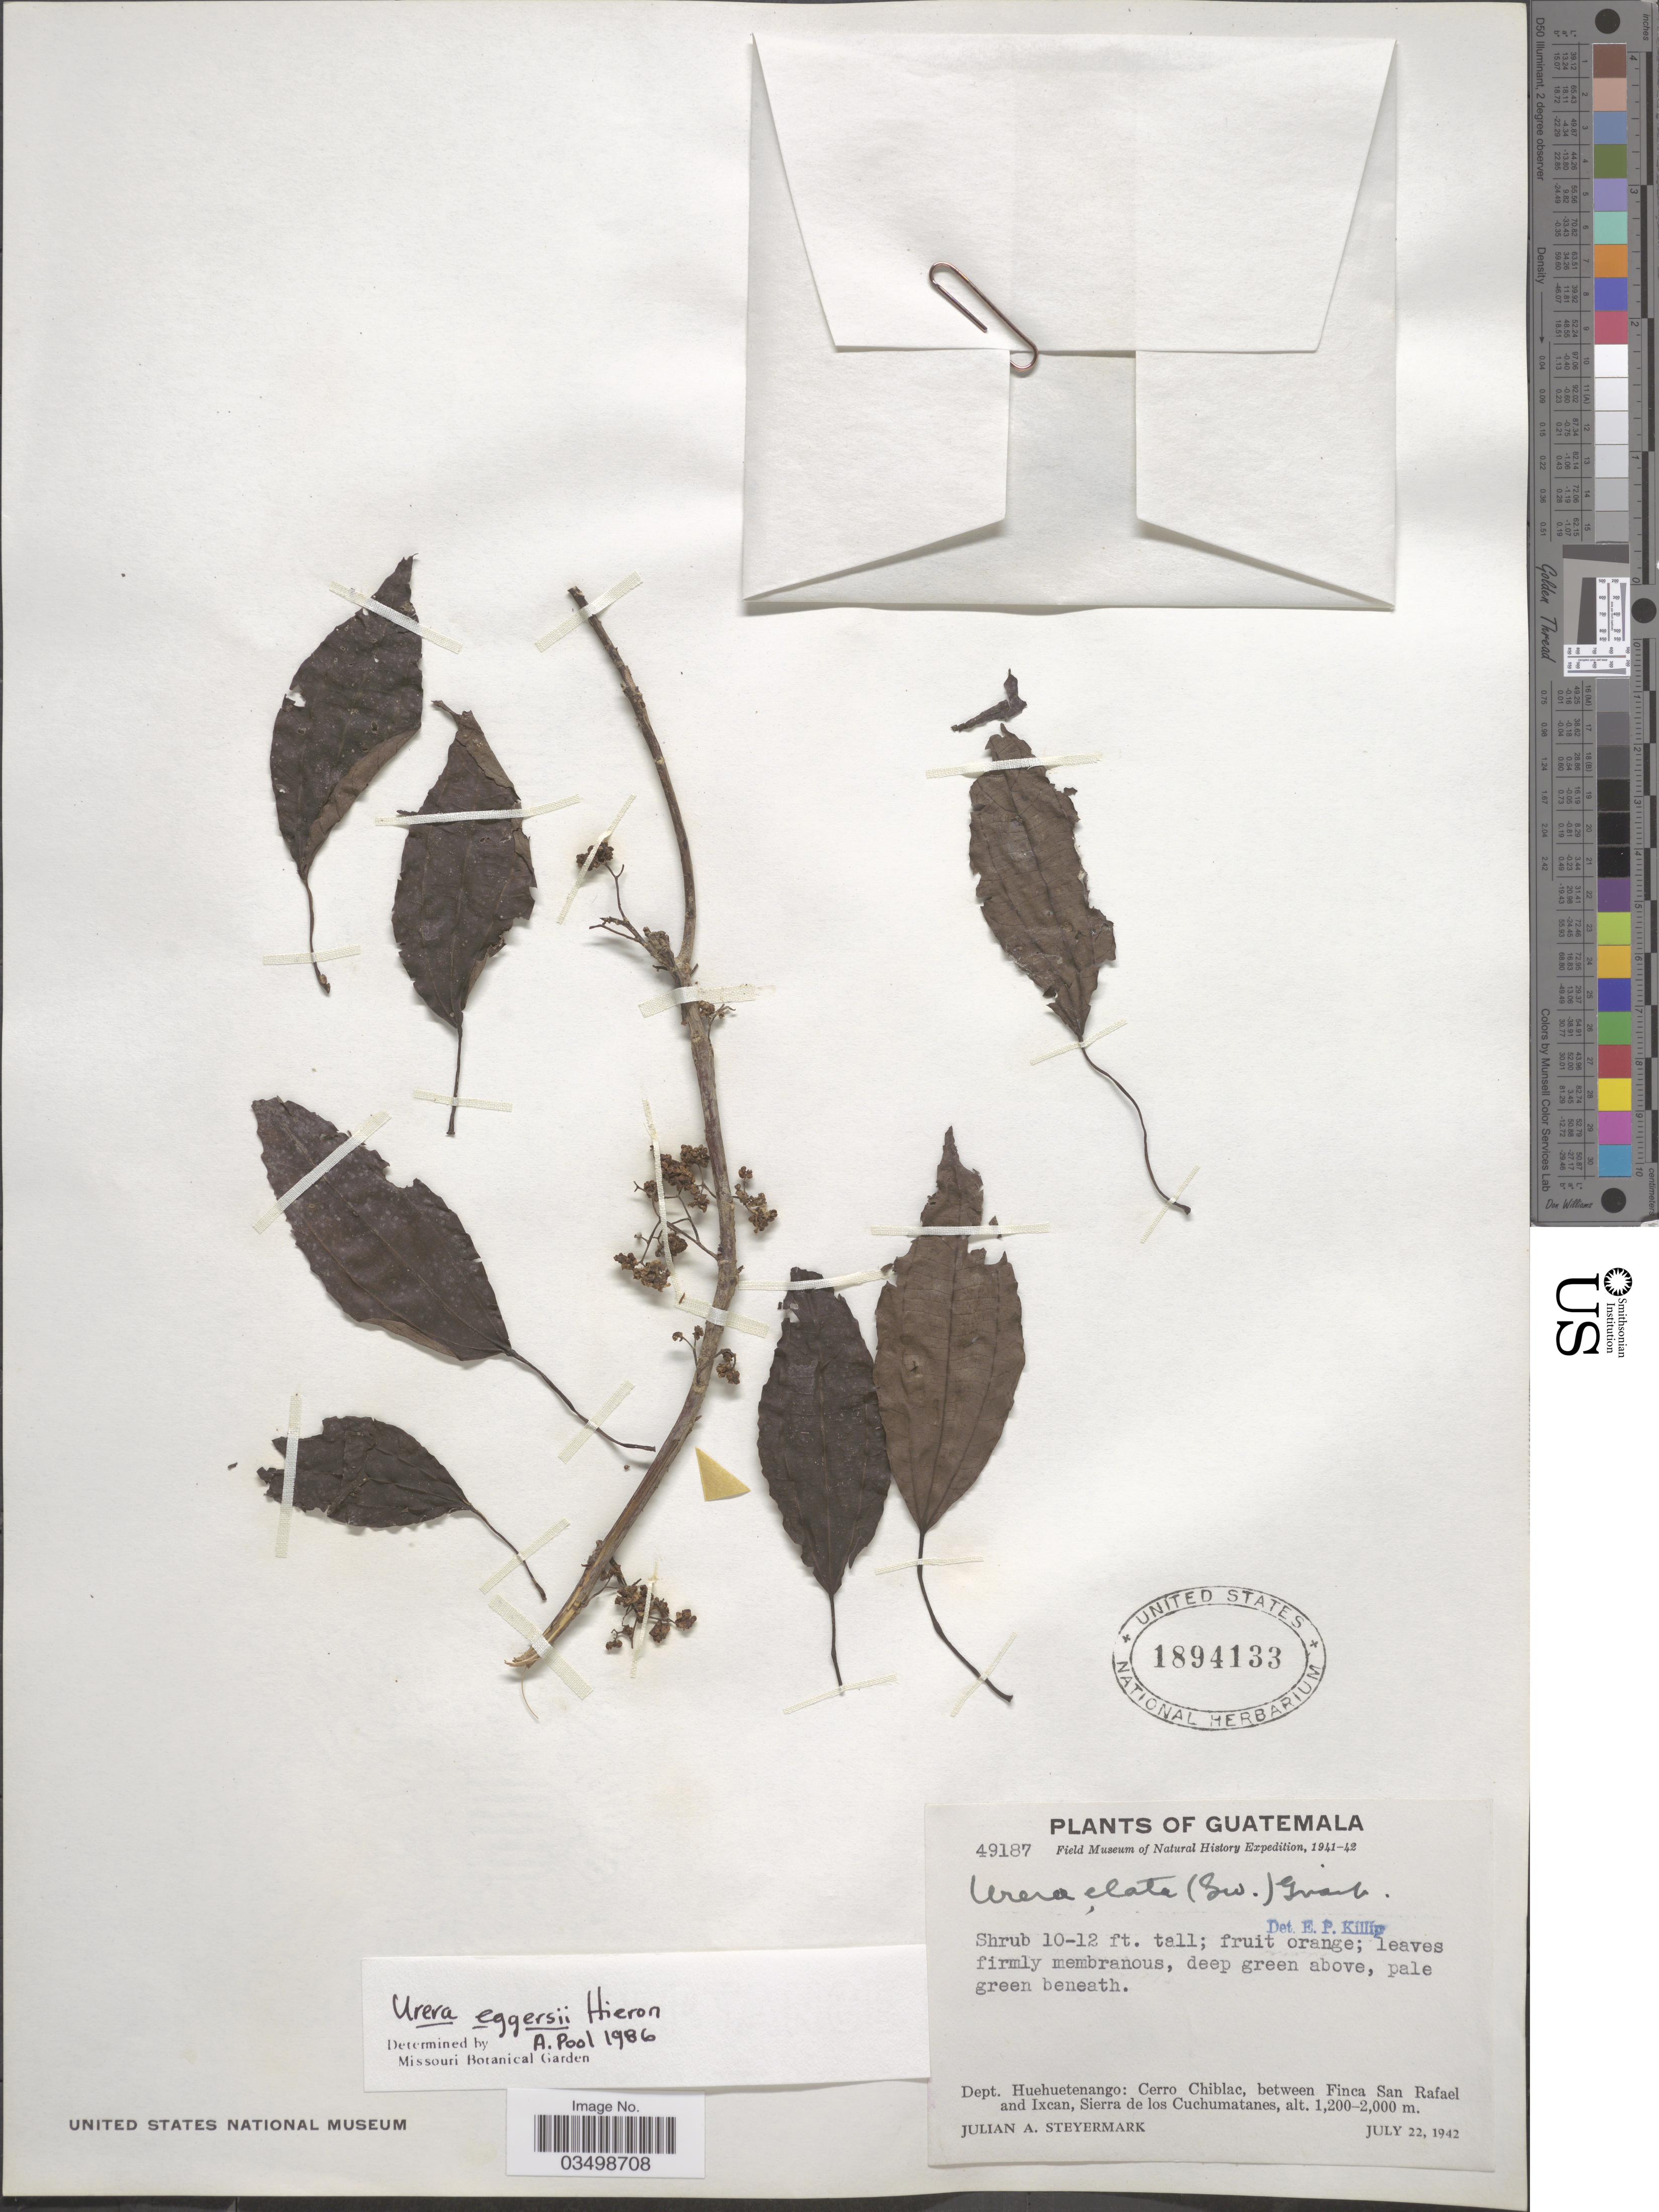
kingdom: Plantae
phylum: Tracheophyta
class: Magnoliopsida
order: Rosales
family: Urticaceae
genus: Urera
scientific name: Urera simplex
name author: Wedd.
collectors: J. Steyermark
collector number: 49187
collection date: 1942-07-22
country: Guatemala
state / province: Huehuetenango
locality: Dept. Huehuetanango: Cerro Chiblac, between Finca San Rafael and Ixcan, Sierra de los Cuchumatanes.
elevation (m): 1200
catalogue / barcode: US 1894133